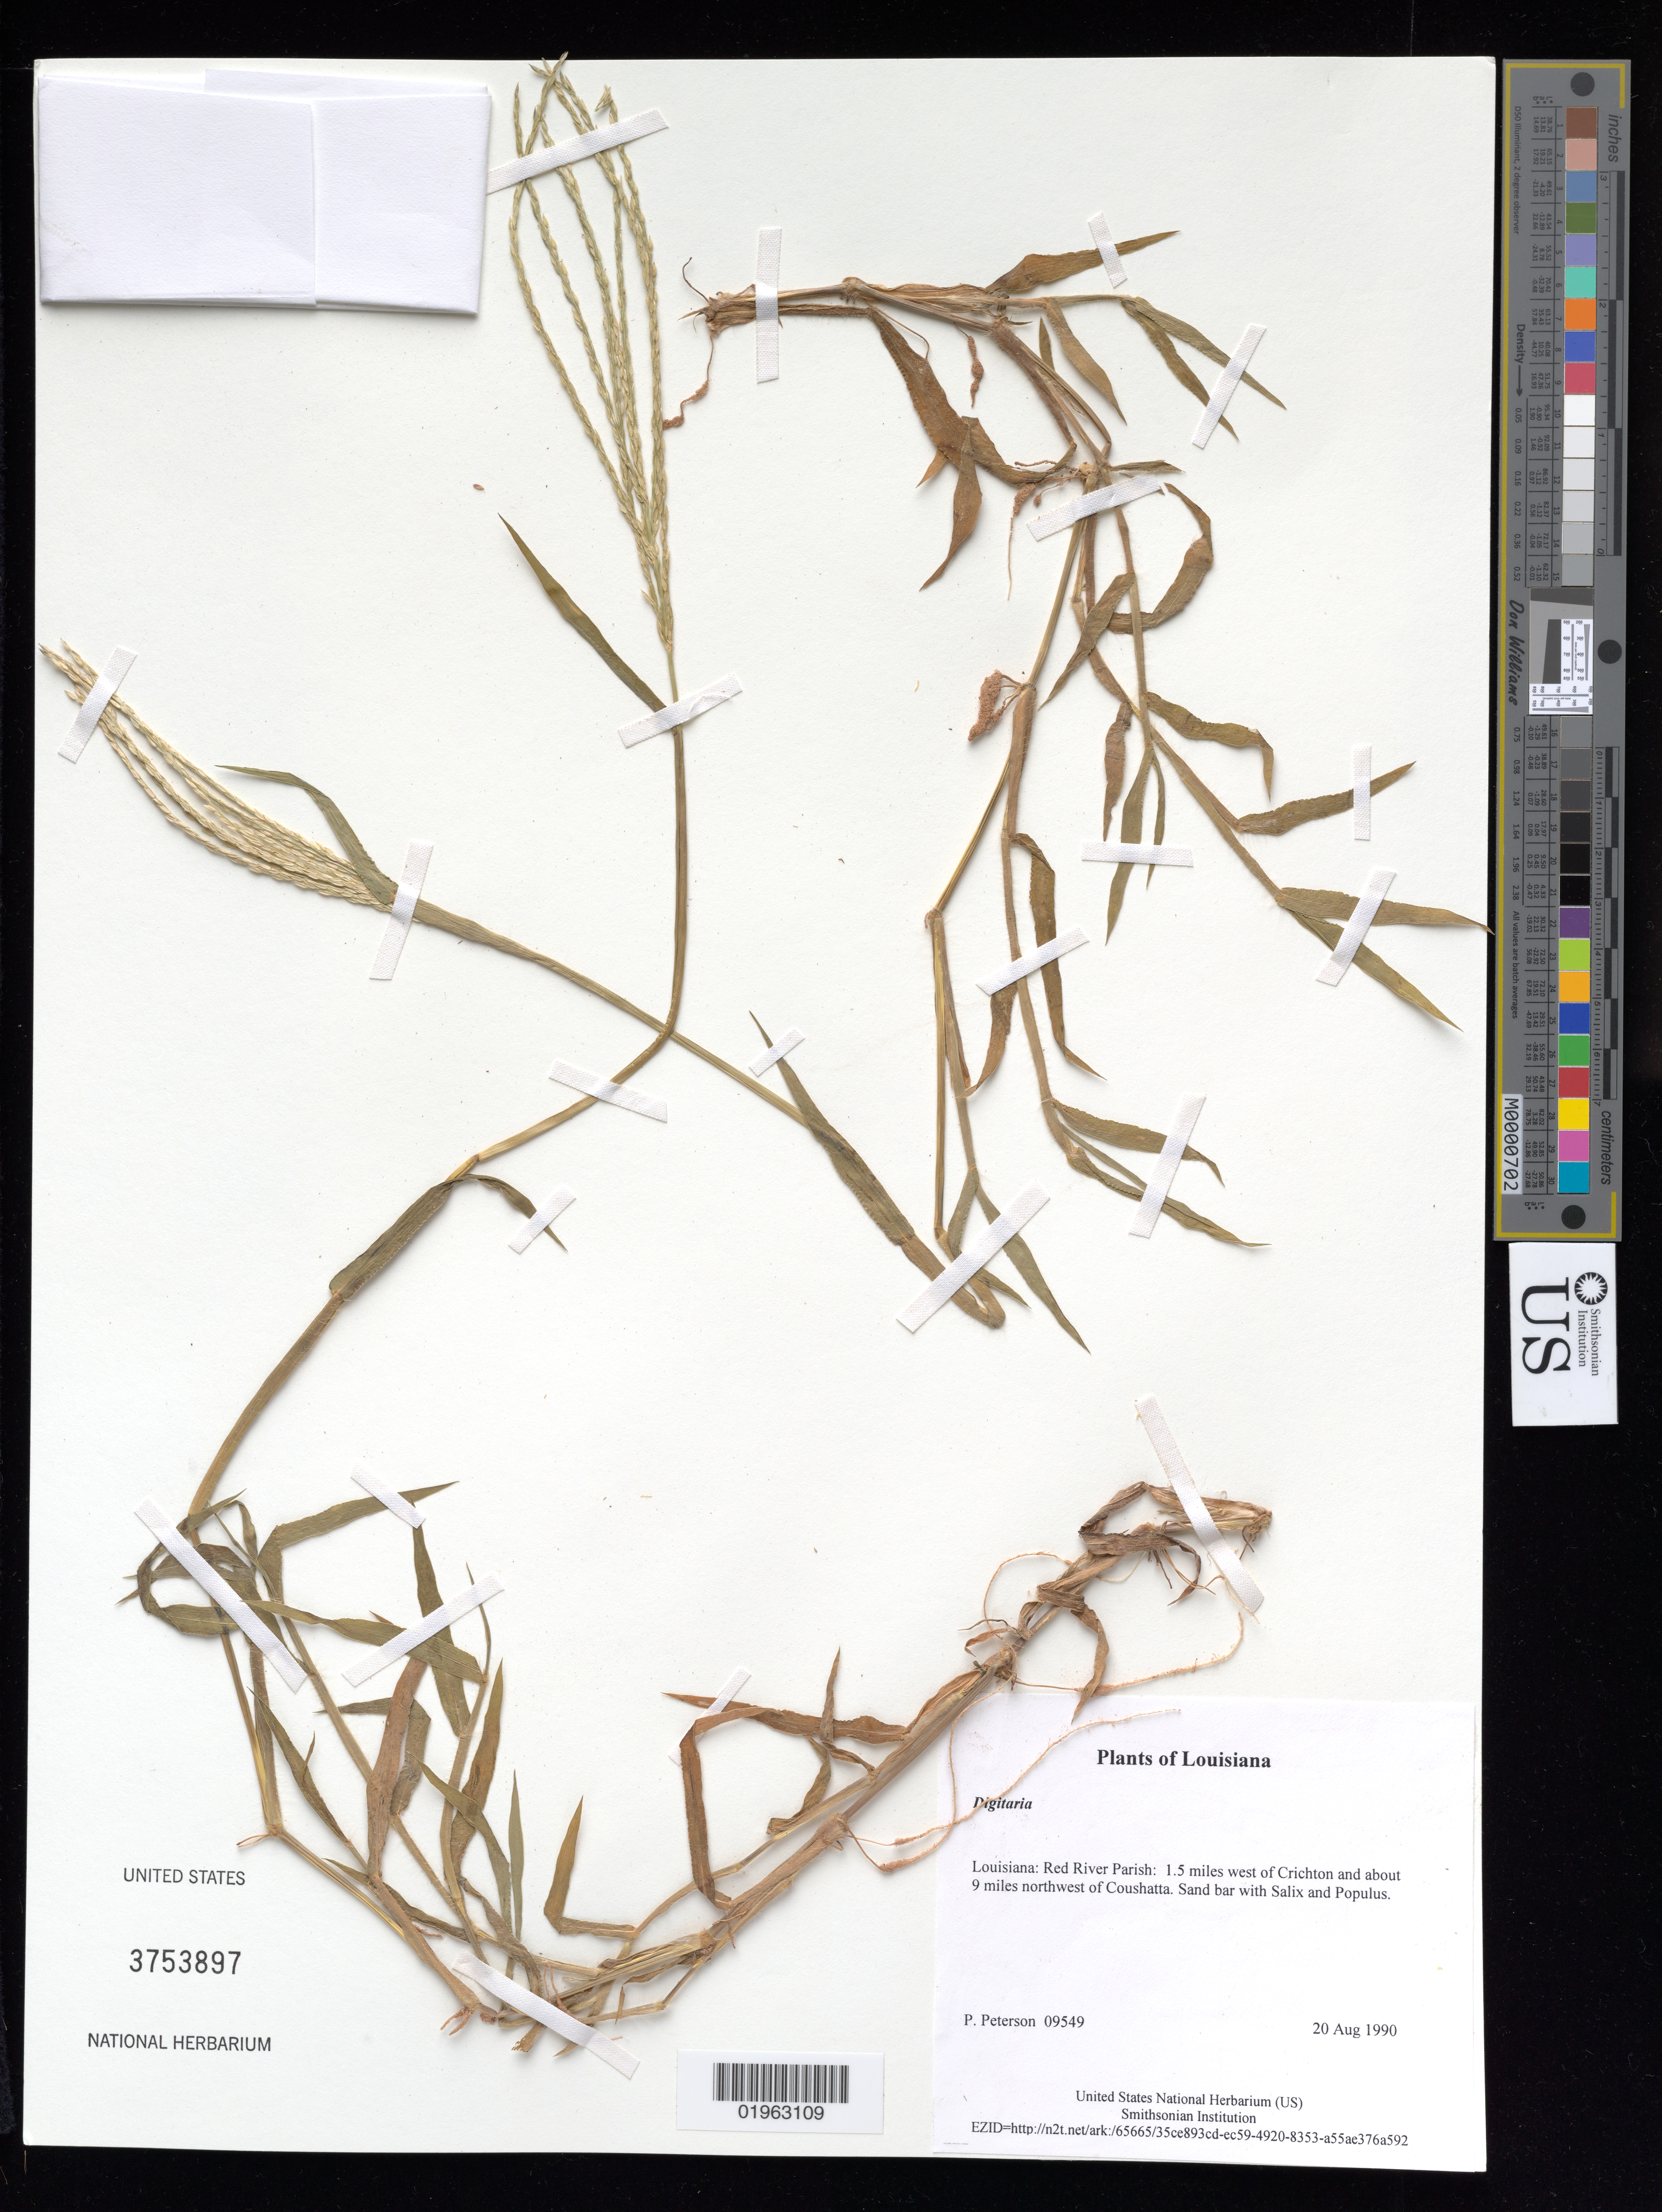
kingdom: Plantae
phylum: Tracheophyta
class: Liliopsida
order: Poales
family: Poaceae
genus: Digitaria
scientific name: Digitaria sp.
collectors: P. M. Peterson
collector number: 09549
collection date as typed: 20 Aug 1990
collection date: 1990-08-20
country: United States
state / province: Louisiana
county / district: Red River Parish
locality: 1.5 miles west of Crichton and about 9 miles northwest of Coushatta.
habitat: Sand bar with Salix and Populus.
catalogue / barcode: US 3753897